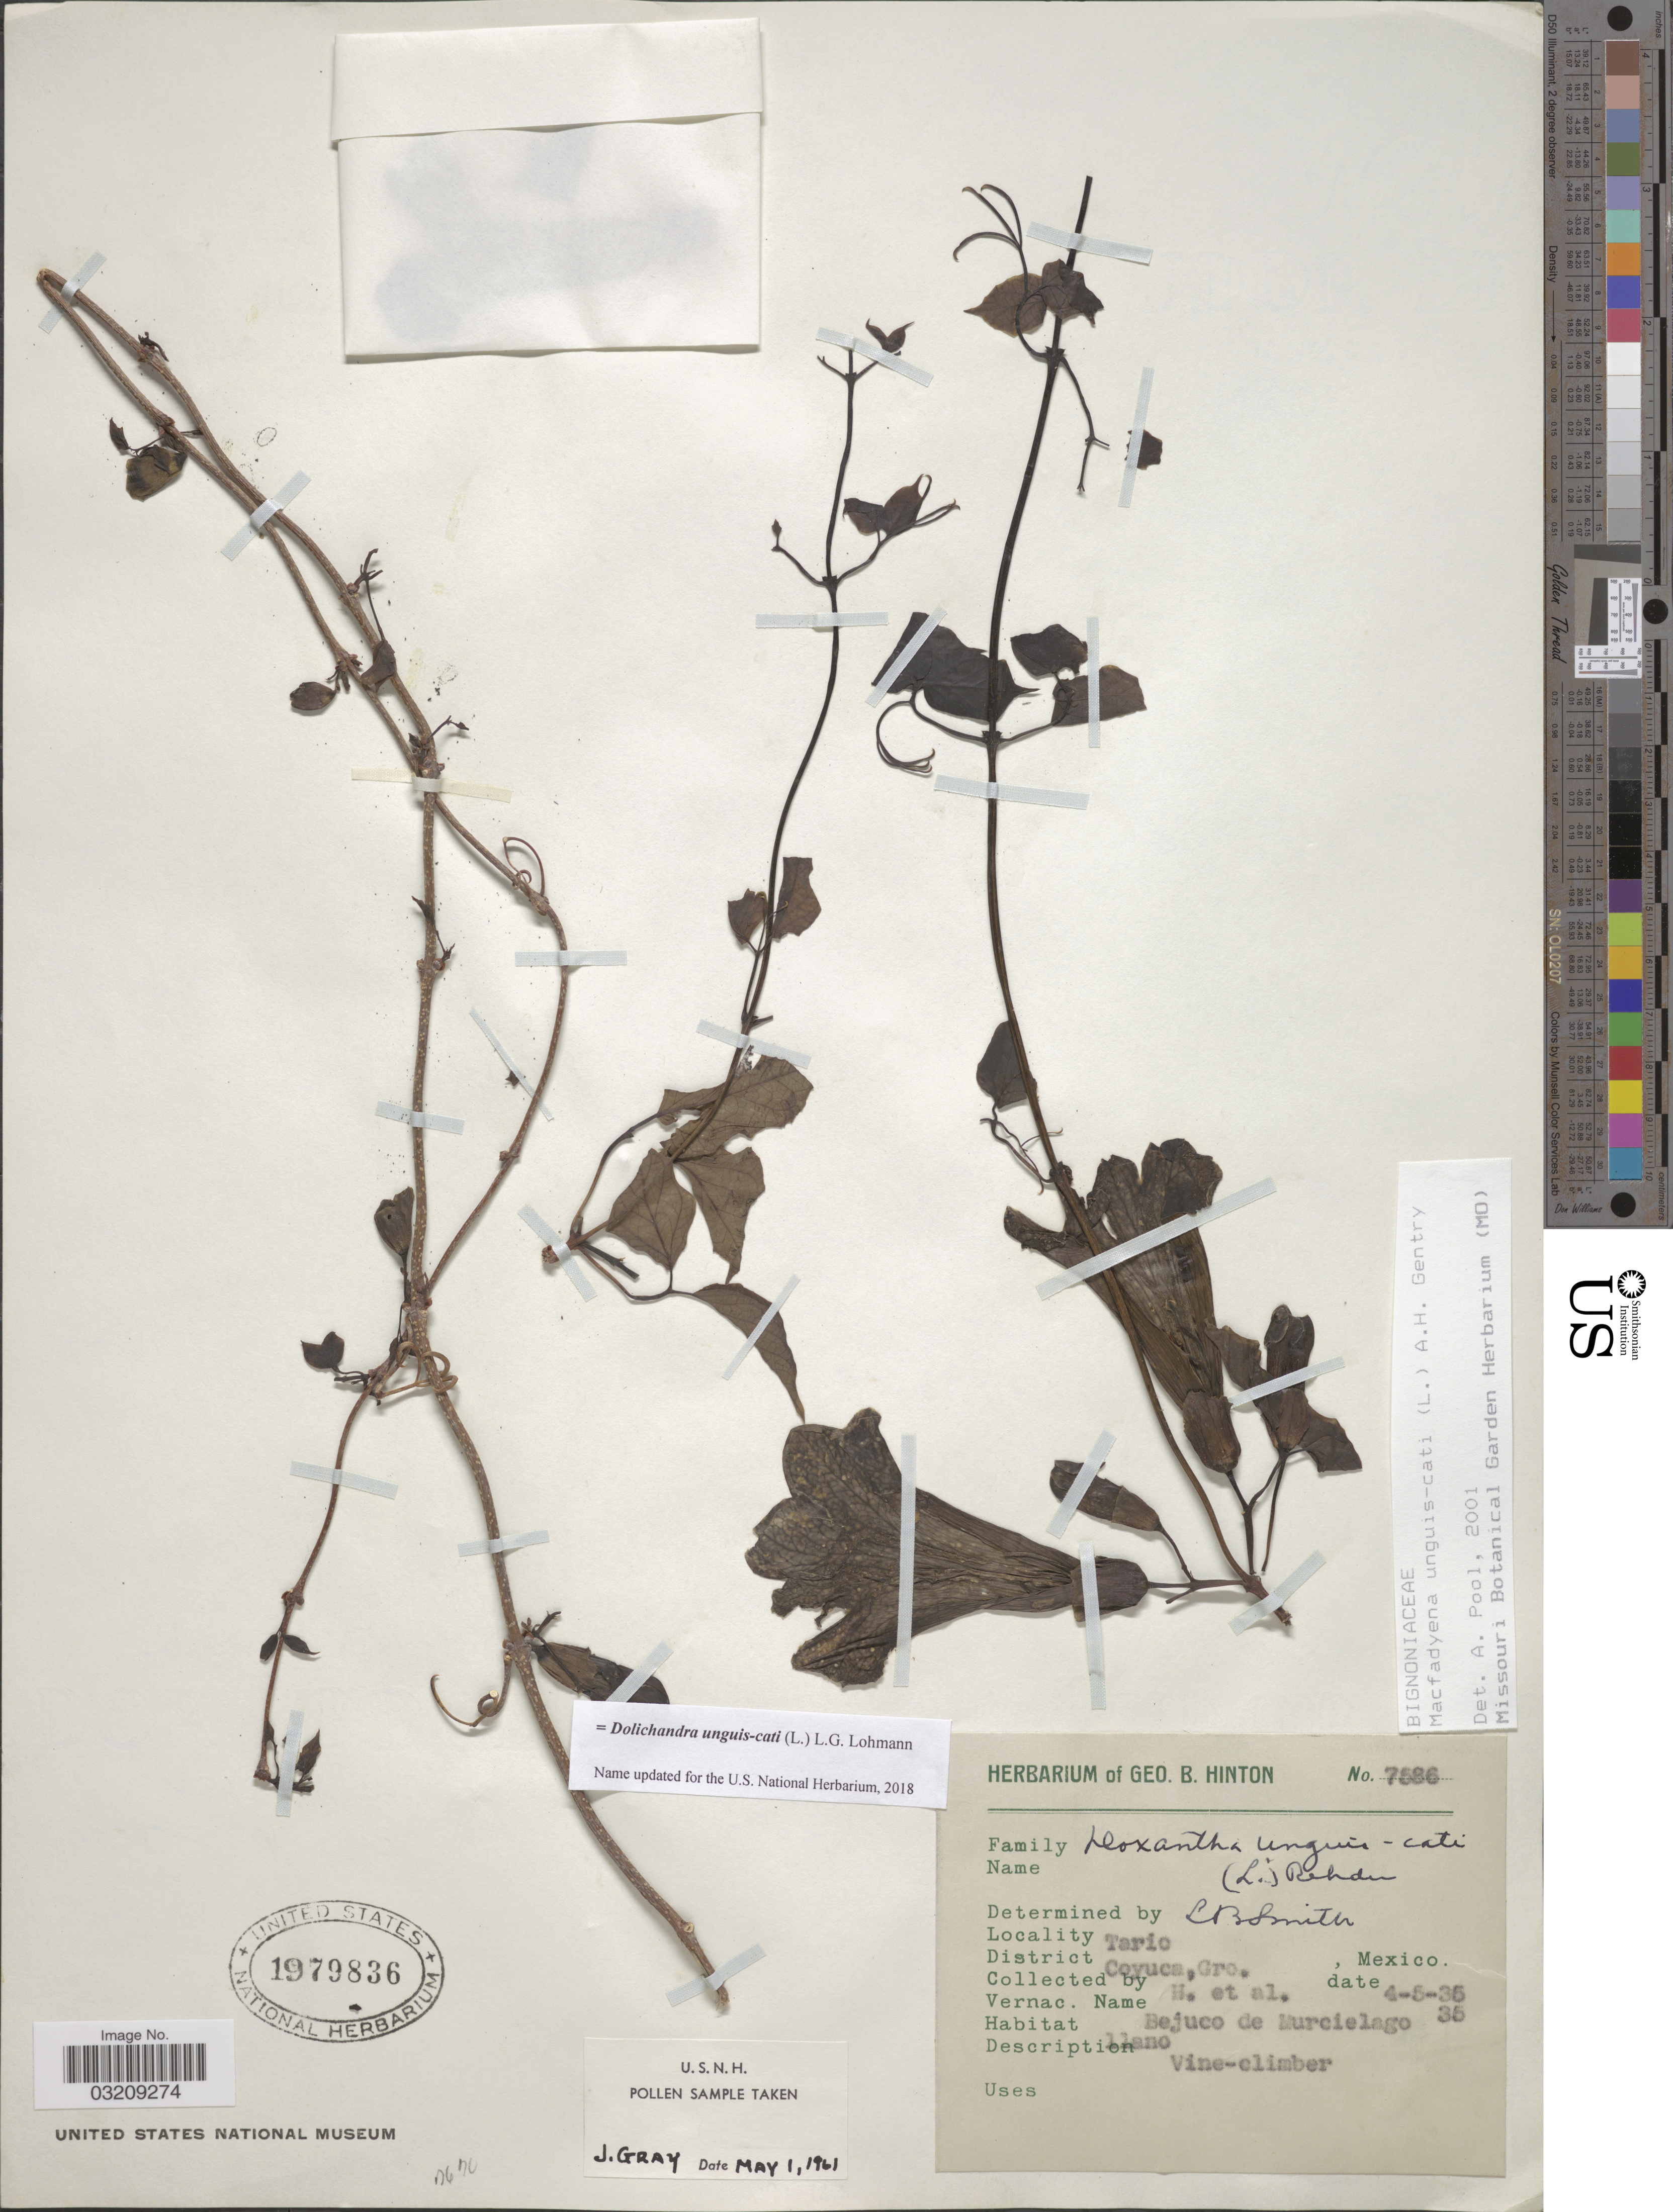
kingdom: Plantae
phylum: Tracheophyta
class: Magnoliopsida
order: Lamiales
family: Bignoniaceae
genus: Dolichandra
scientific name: Dolichandra unguis-cati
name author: (L.) L.G. Lohmann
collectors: G. B. Hinton & et al.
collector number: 7586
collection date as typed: Transcribed d/m/y: 4/5/35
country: Mexico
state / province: Guerrero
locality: Tario. District Coyuca.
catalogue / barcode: US 1979836